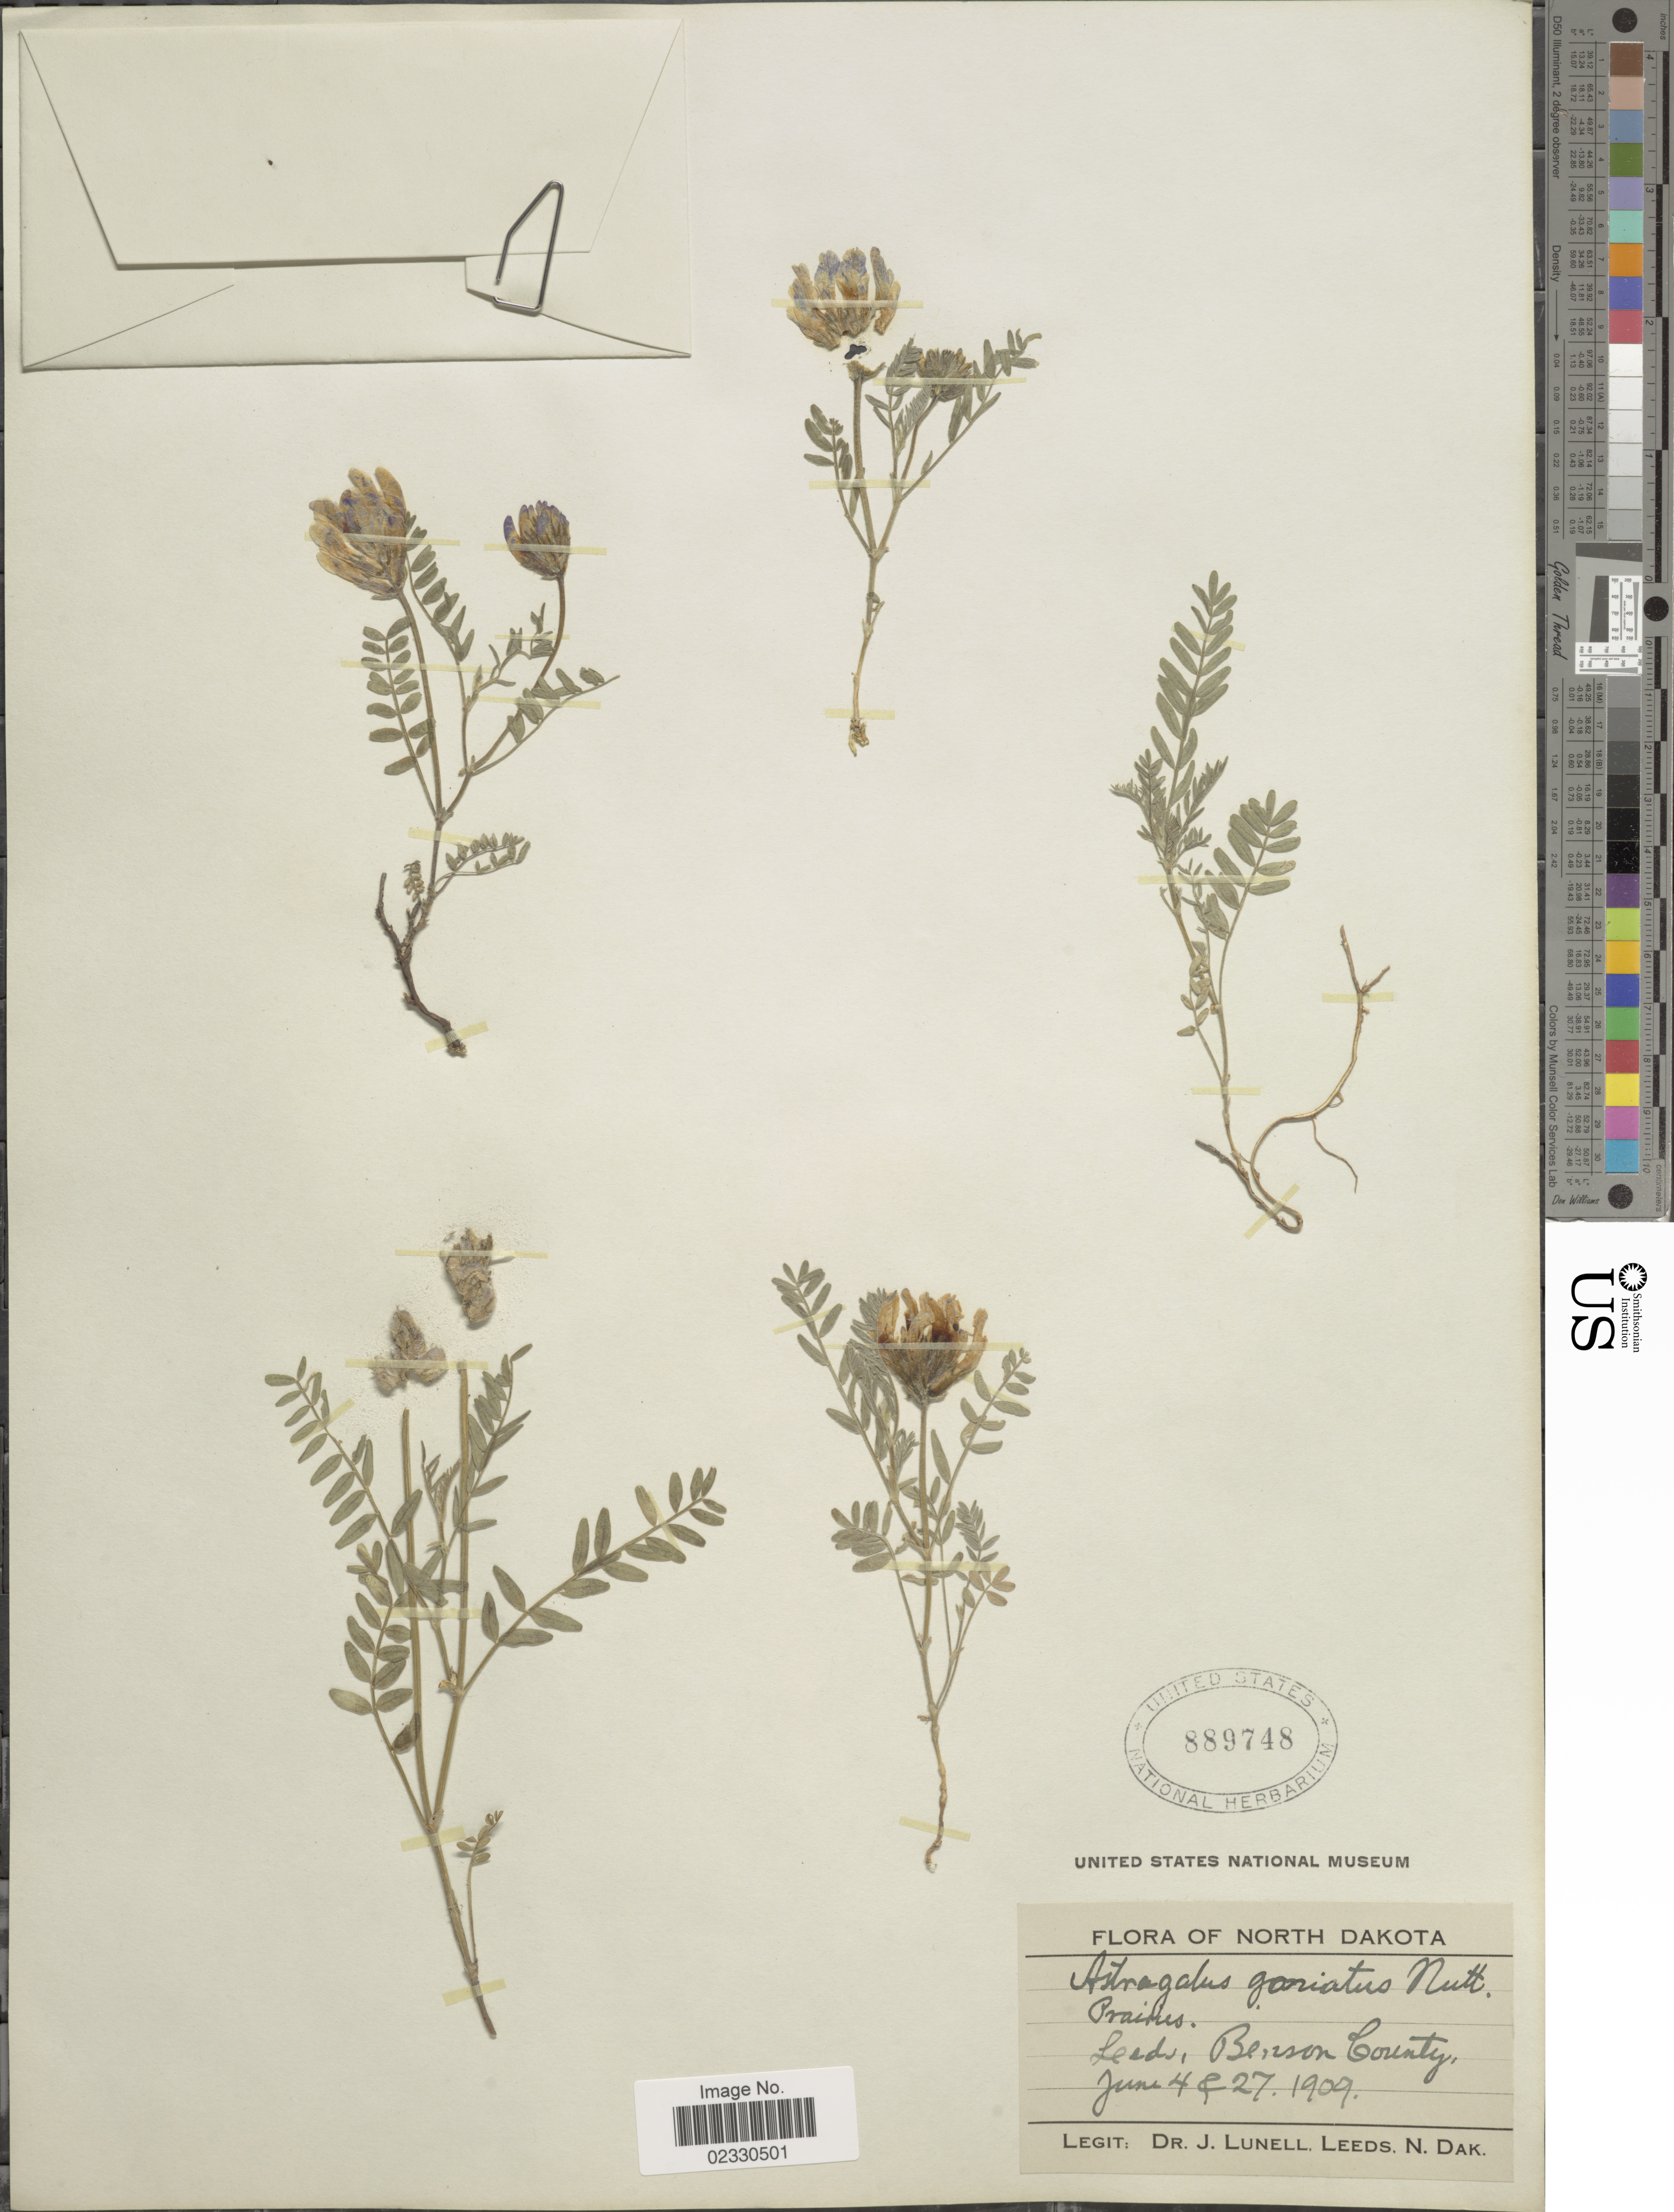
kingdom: Plantae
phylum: Tracheophyta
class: Magnoliopsida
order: Fabales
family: Fabaceae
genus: Astragalus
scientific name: Astragalus dasyglottis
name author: DC.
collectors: J. Lunell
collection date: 1909-06-04/1909-06-27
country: United States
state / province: North Dakota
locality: Leed, Beerson County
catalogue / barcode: US 889748